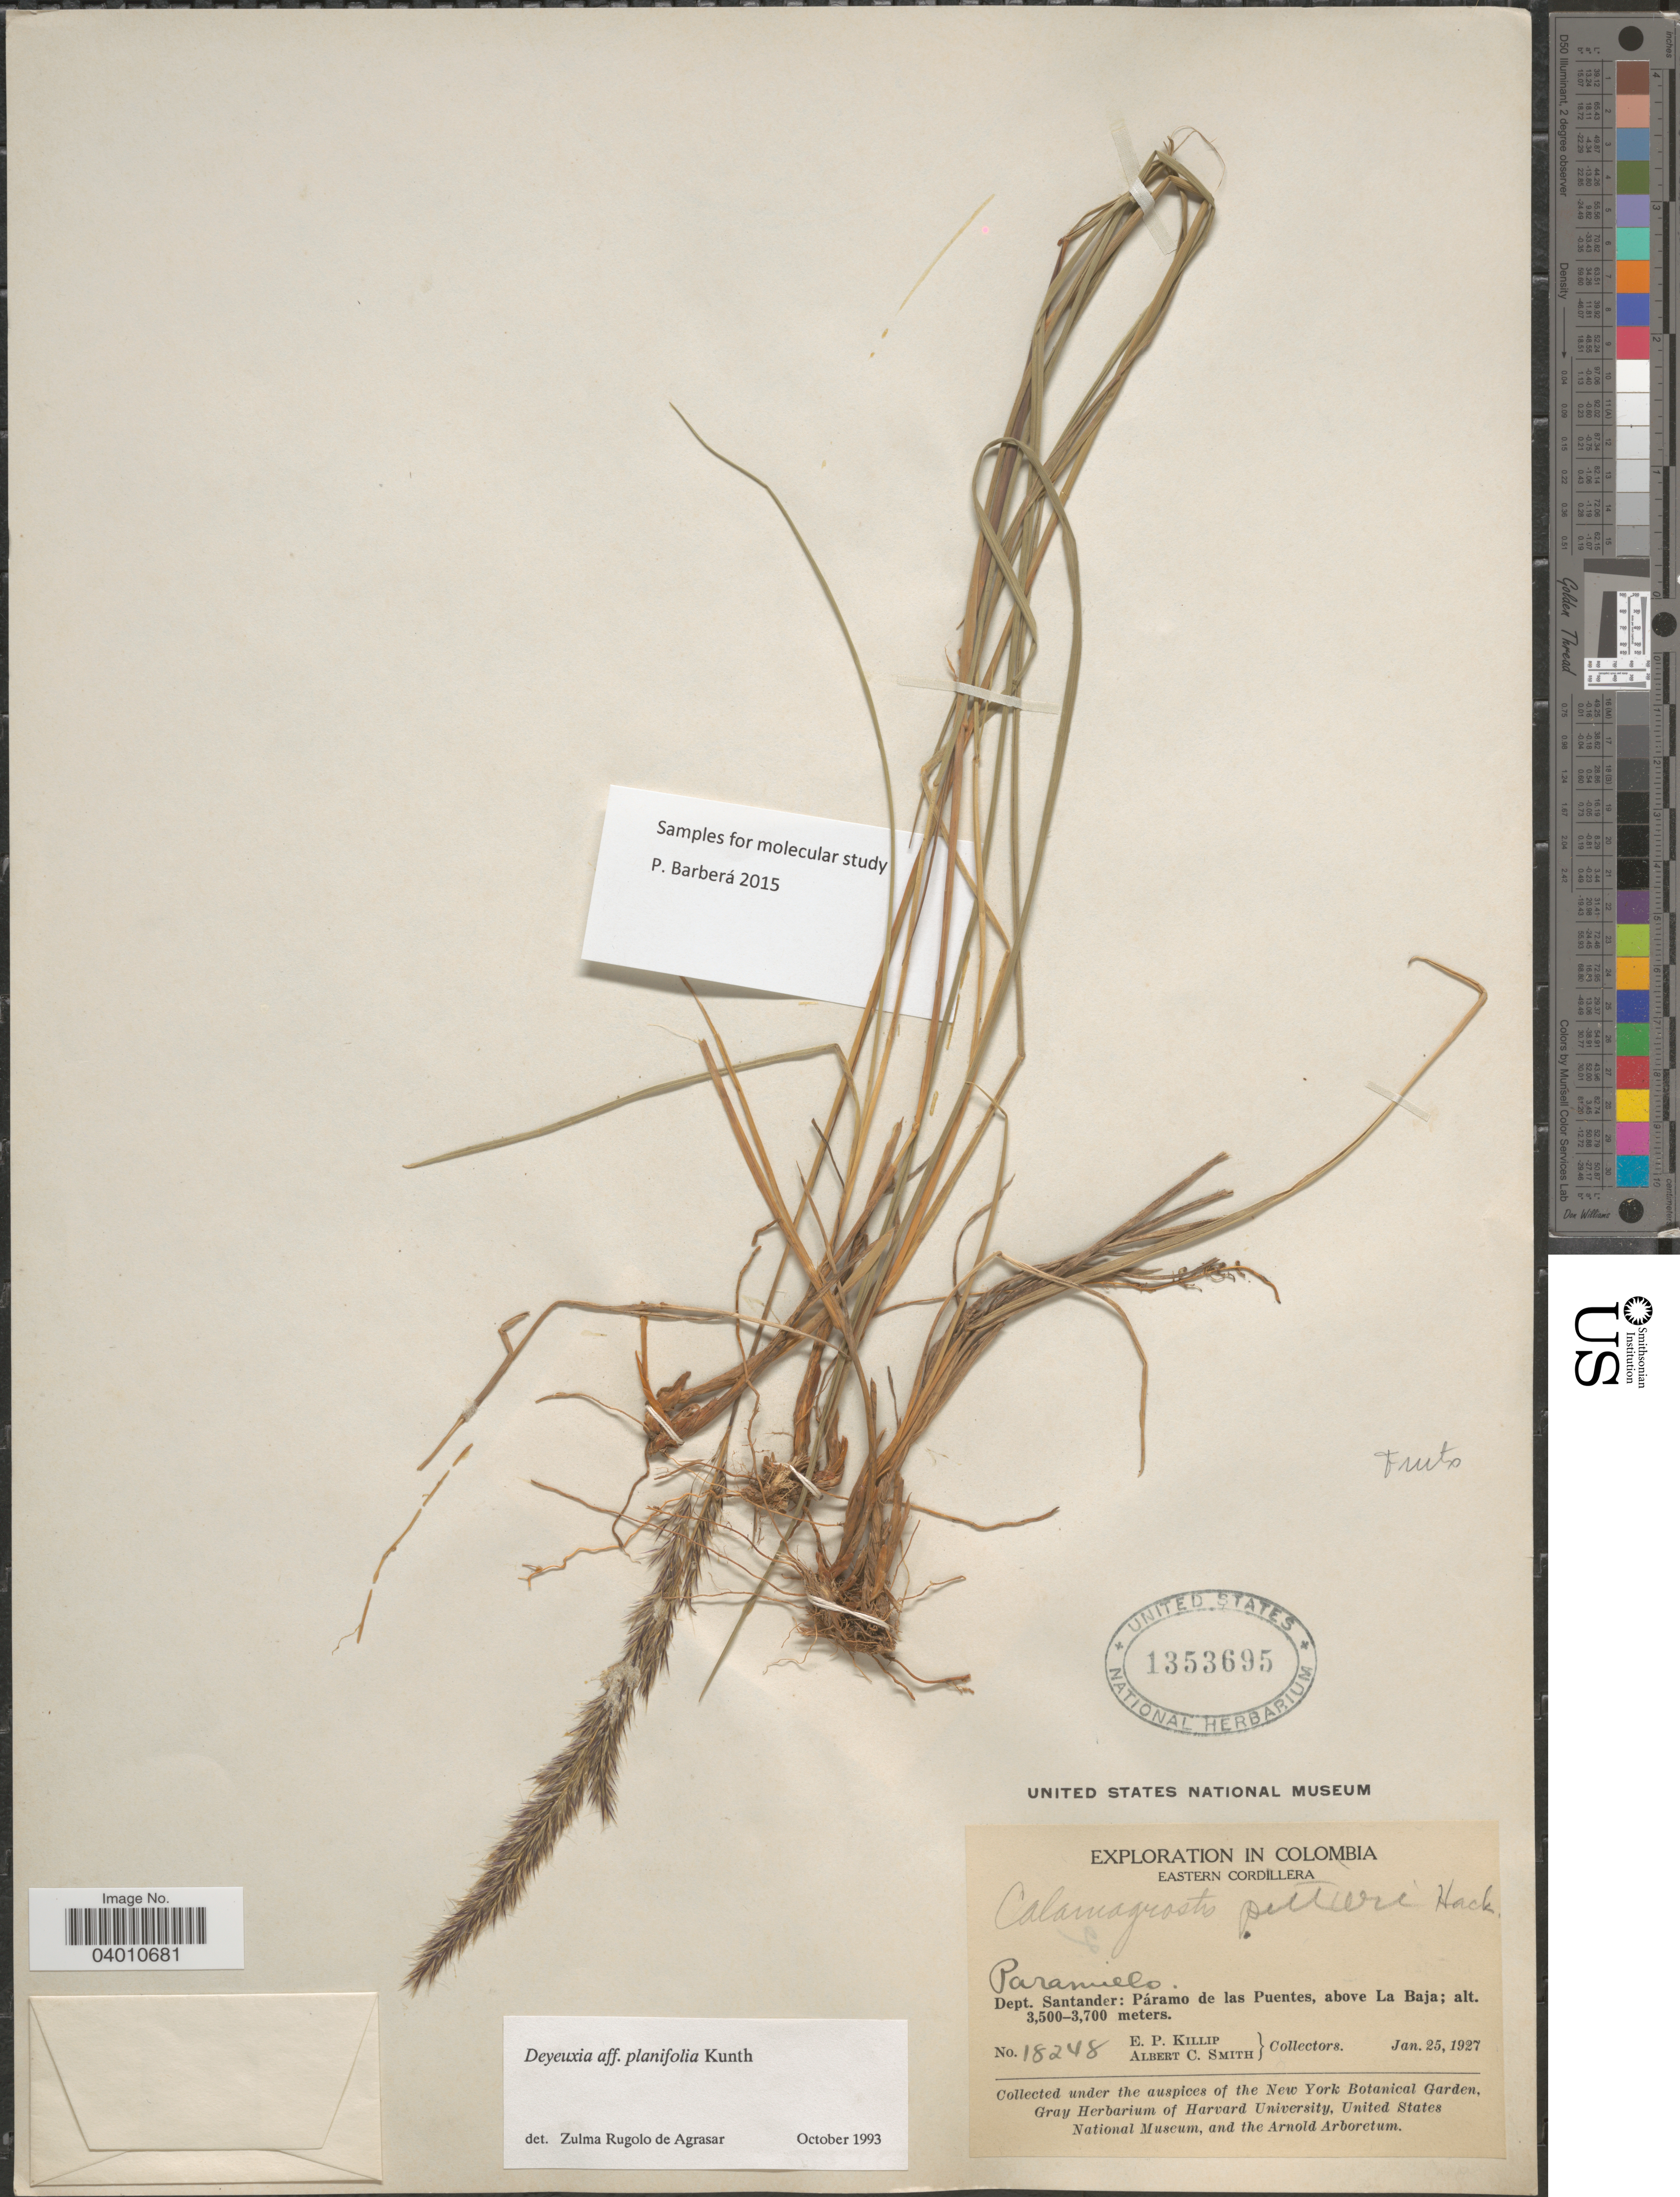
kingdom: Plantae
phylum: Tracheophyta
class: Liliopsida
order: Poales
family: Poaceae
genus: Peyritschia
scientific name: Peyritschia planifolia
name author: (Kunth) P.M. Peterson et al.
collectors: E. P. Killip & A. C. Smith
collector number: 18248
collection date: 1927-01-25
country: Colombia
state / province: Santander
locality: Eastern Cordillera. Dept. Santander: Páramo de las Puentes, above La Baja.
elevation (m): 3500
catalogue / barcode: US 1353695